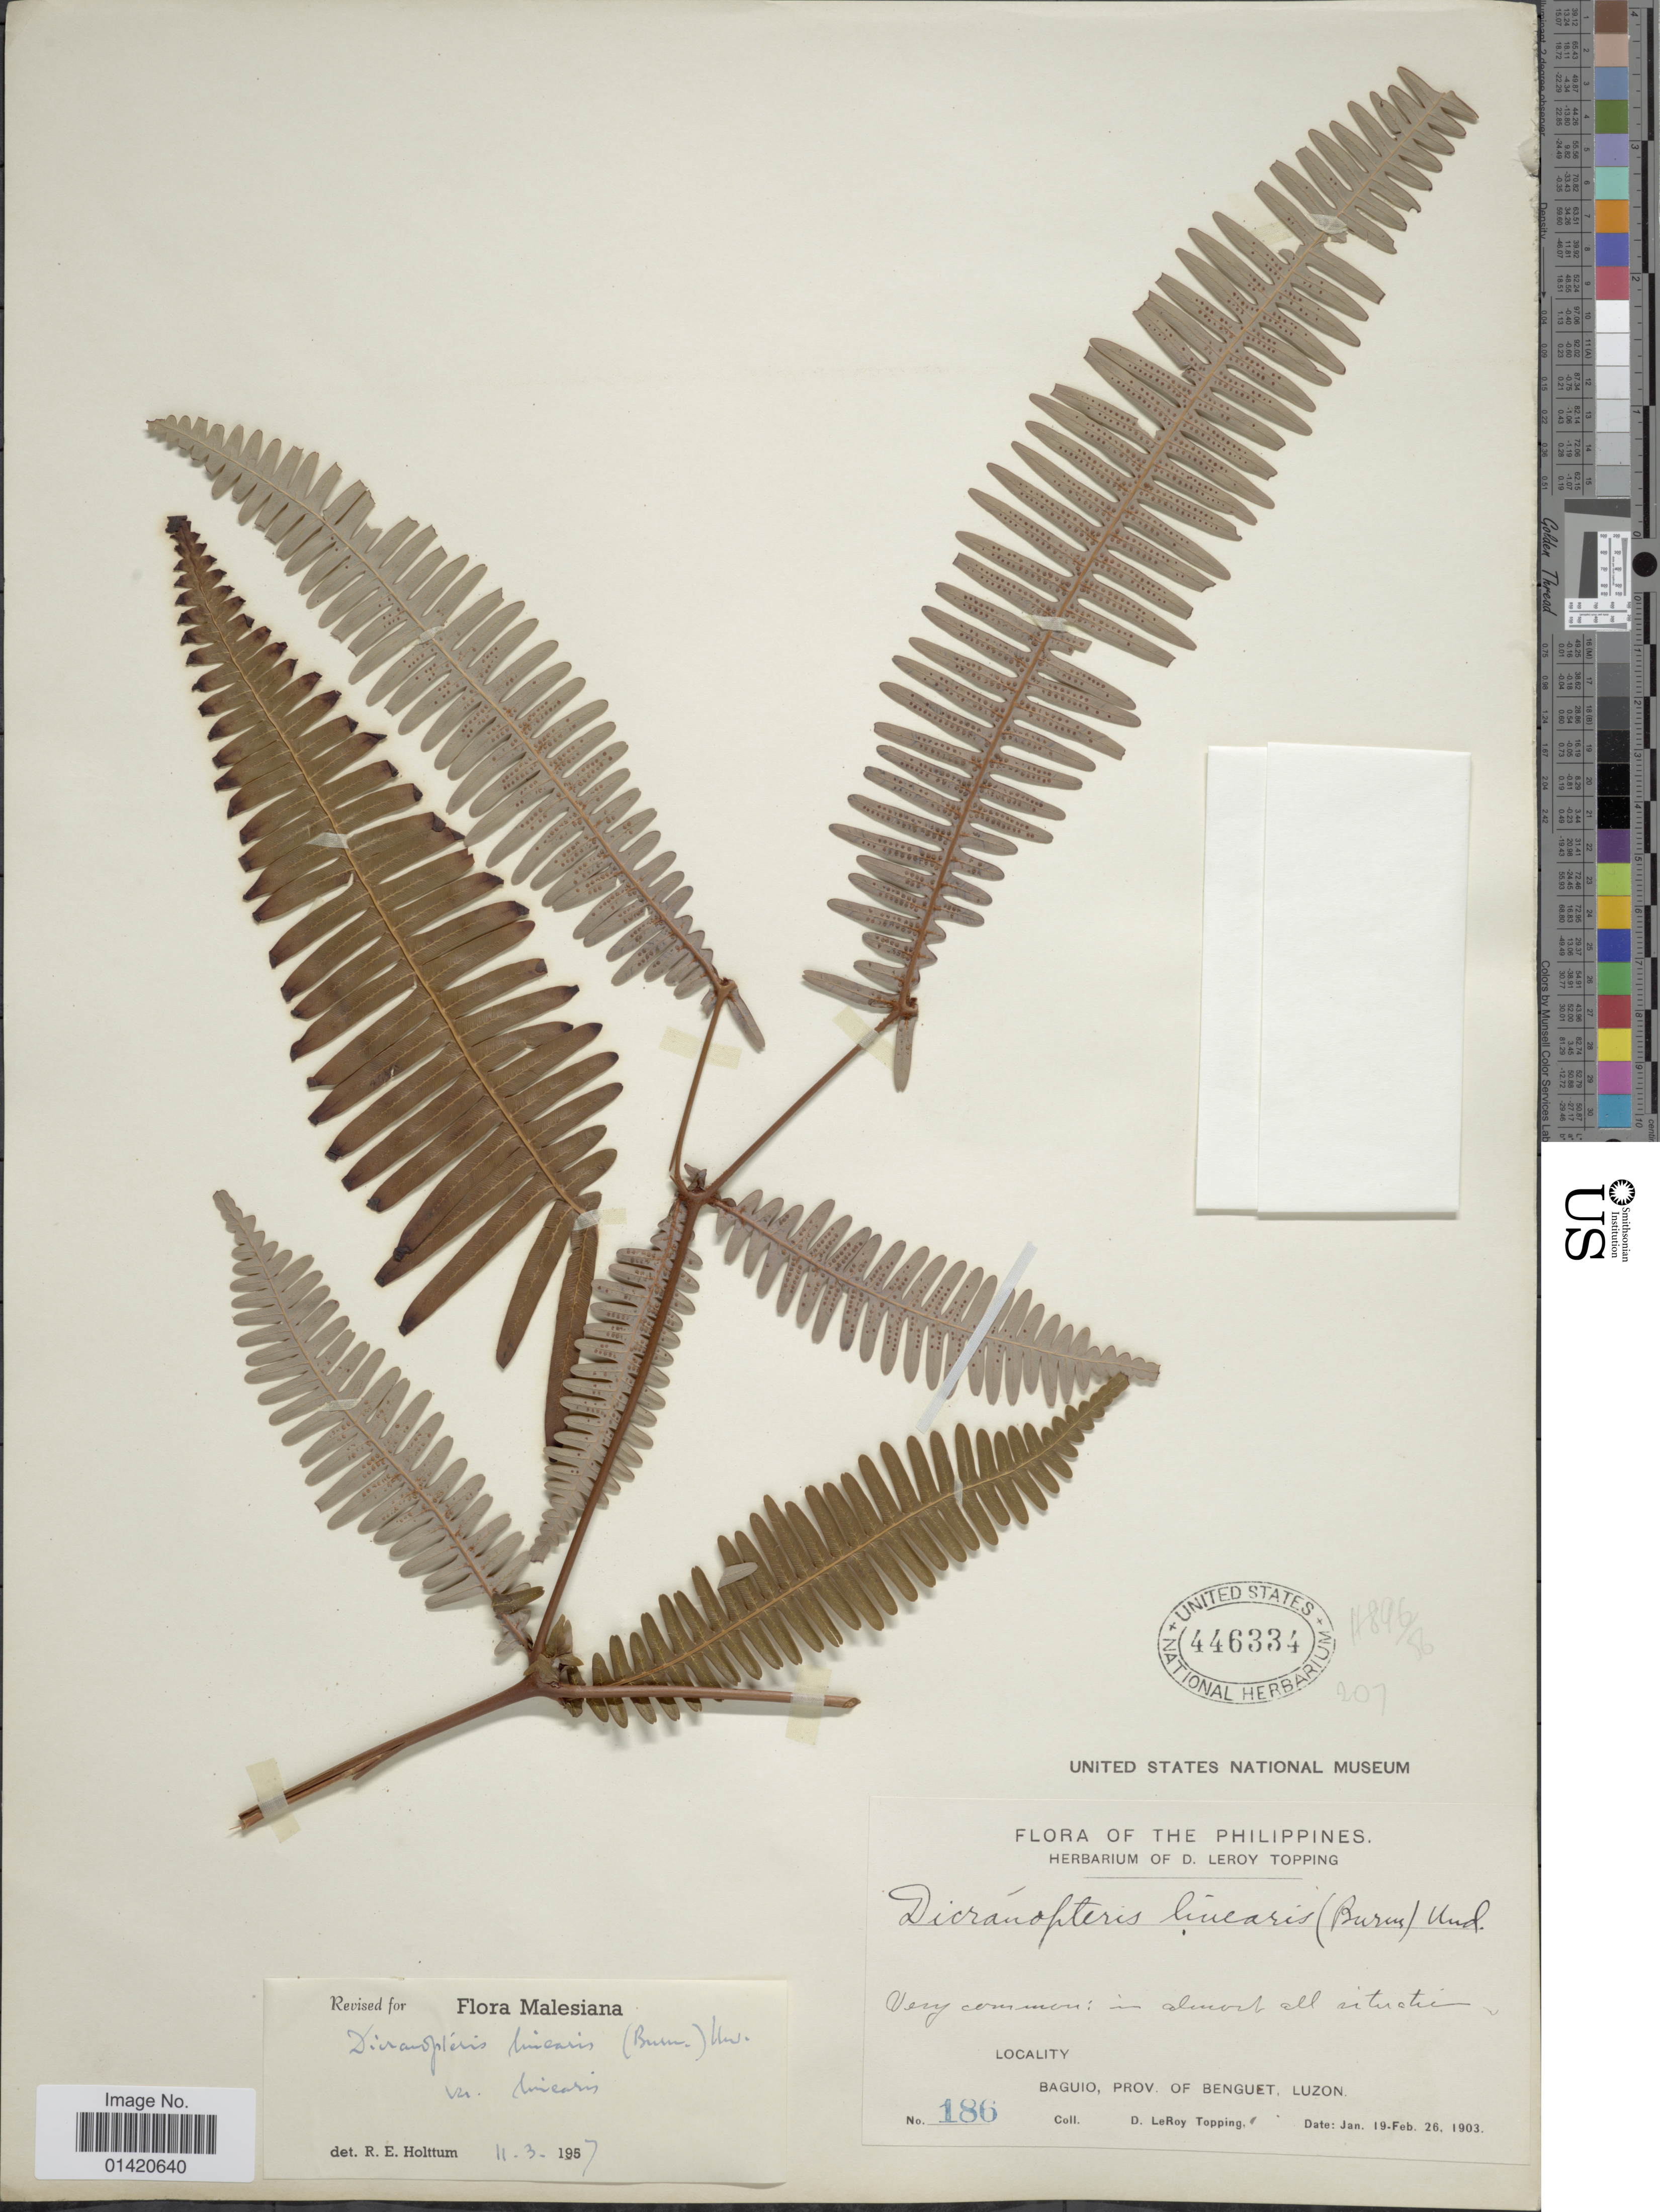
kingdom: Plantae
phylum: Tracheophyta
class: Polypodiopsida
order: Gleicheniales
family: Gleicheniaceae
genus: Dicranopteris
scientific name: Dicranopteris linearis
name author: (Burm. f.) Underw.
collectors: D. L. Topping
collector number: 186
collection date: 1903-01-19/1903-02-26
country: Philippines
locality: Baguio, Prov of Benguet, Luzon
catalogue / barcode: US 446334